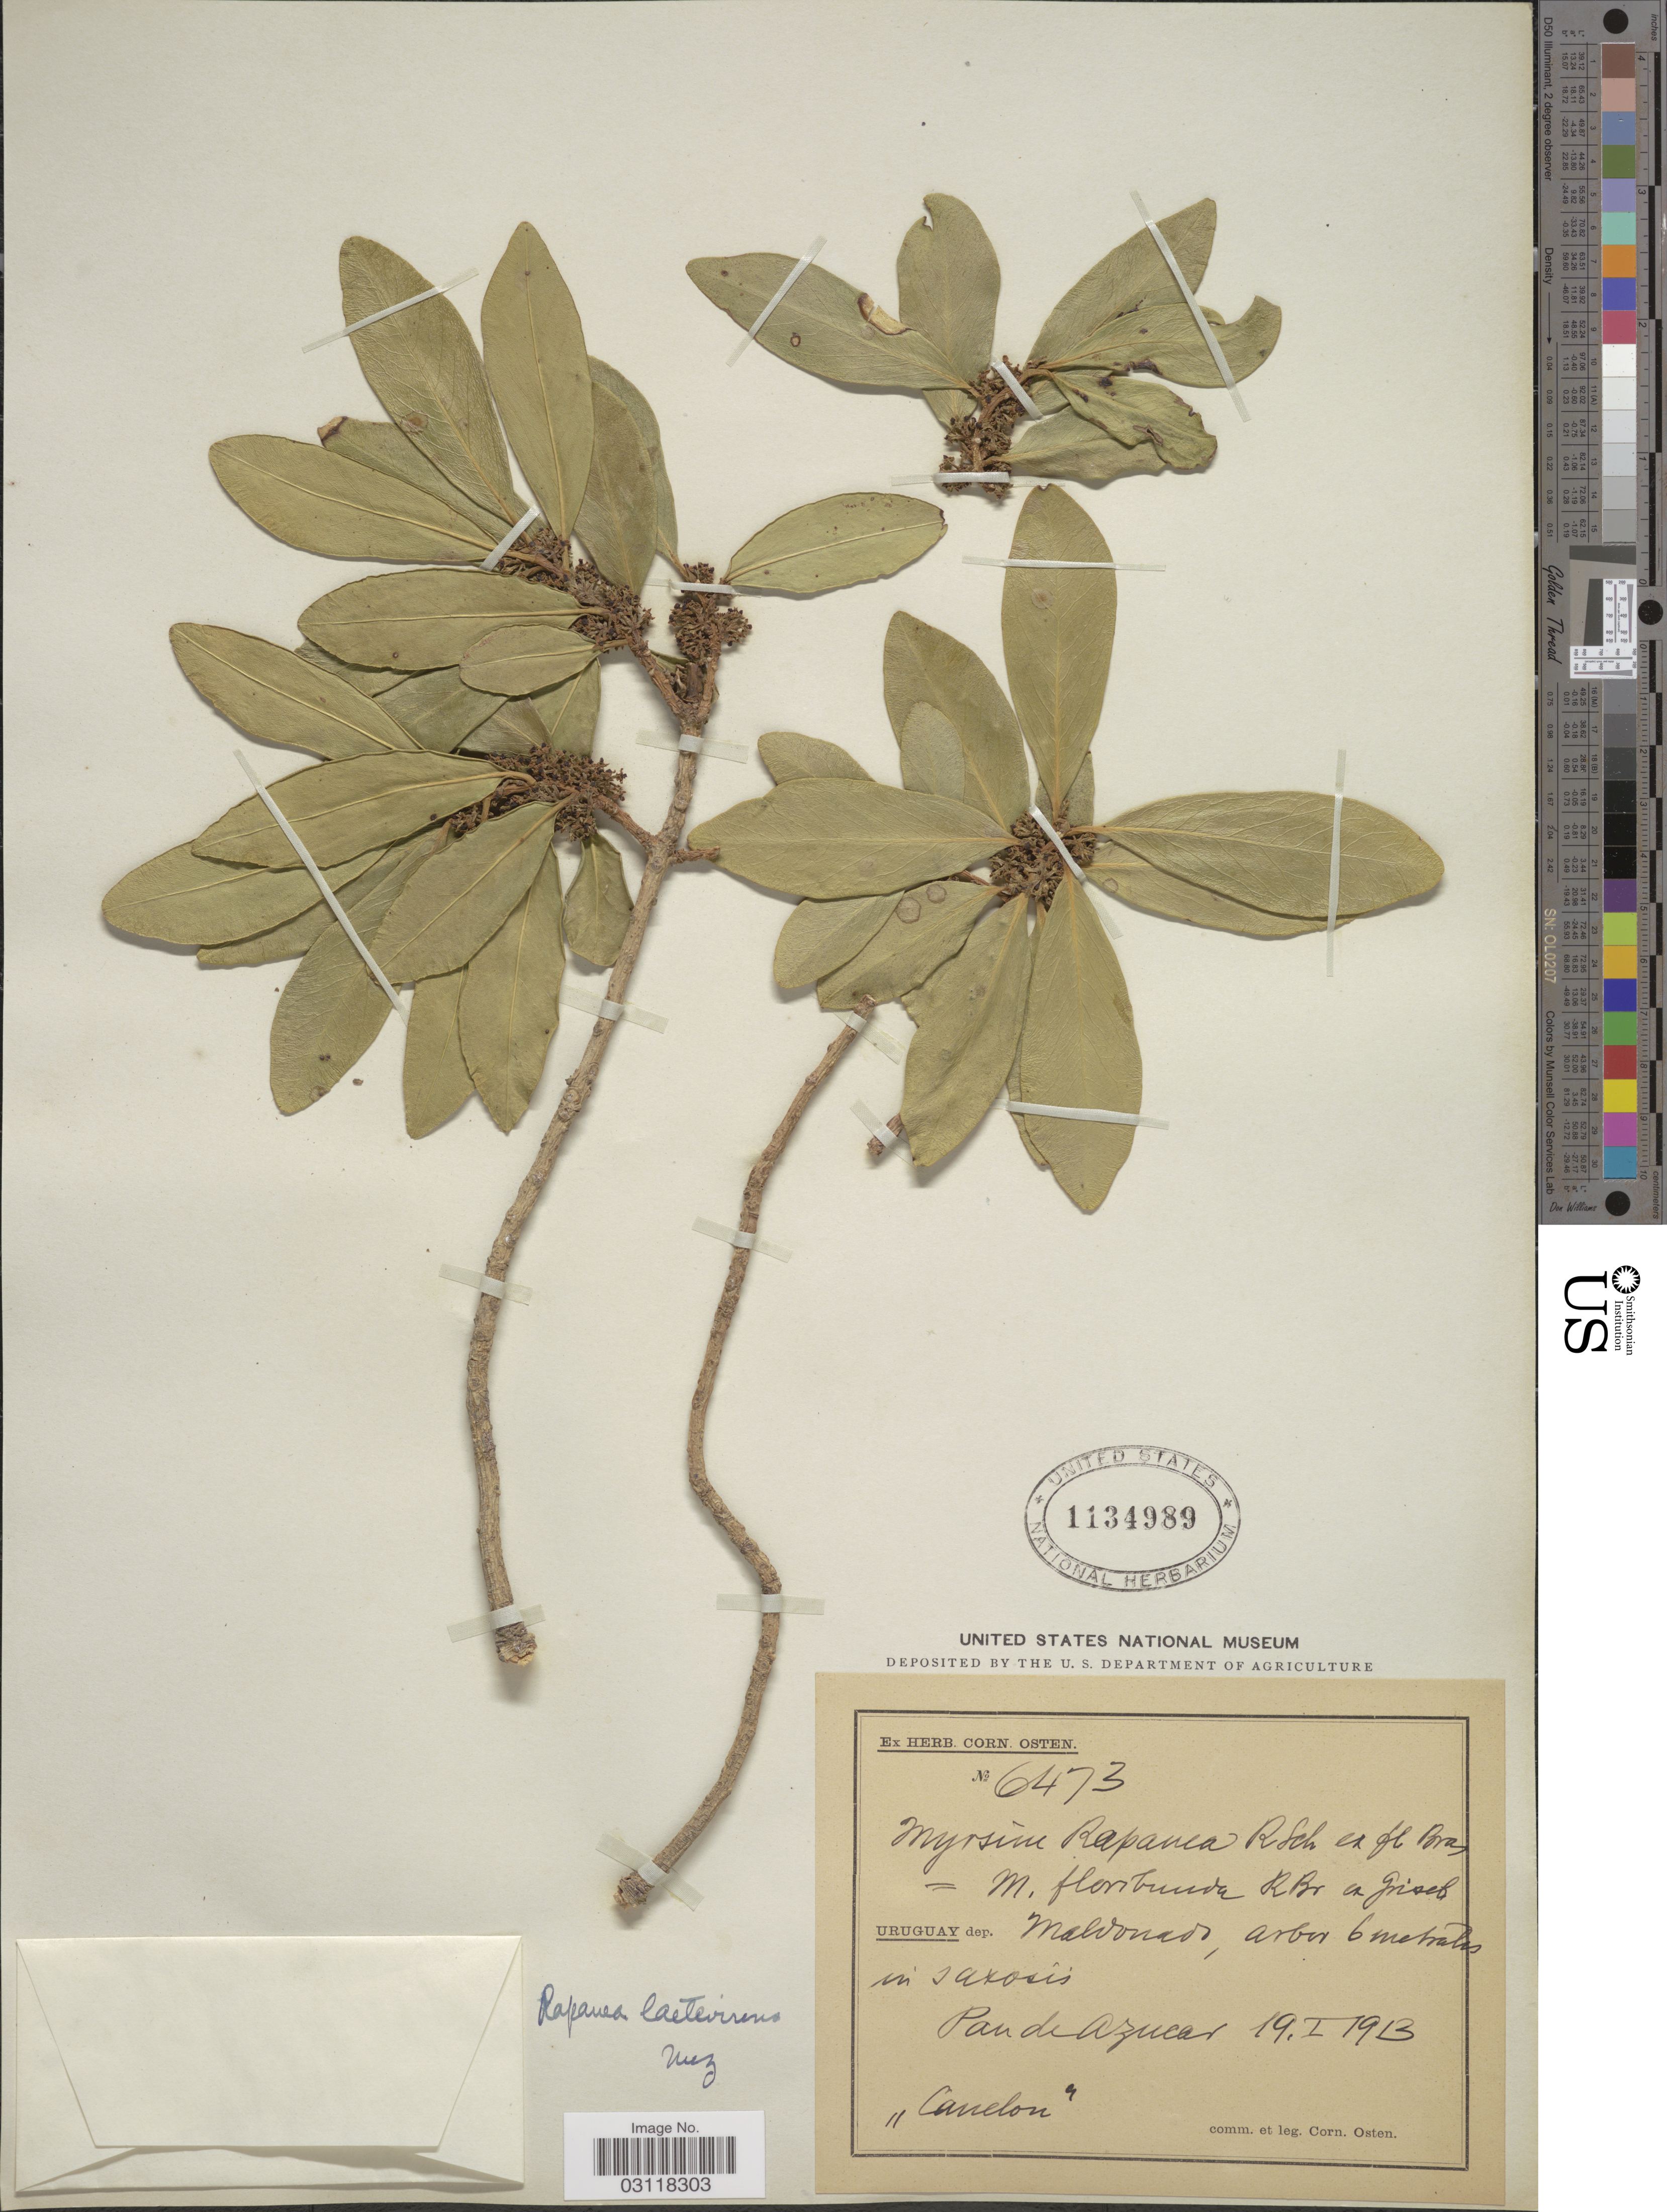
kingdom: Plantae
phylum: Tracheophyta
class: Magnoliopsida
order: Ericales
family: Primulaceae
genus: Rapanea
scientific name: Rapanea laetevirens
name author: Mez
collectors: C. Osten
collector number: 6473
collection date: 1913-01-19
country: Uruguay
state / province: Maldonado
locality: Dep. Maldonado. Pan de Azucar. "Canelon".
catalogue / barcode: US 1134989